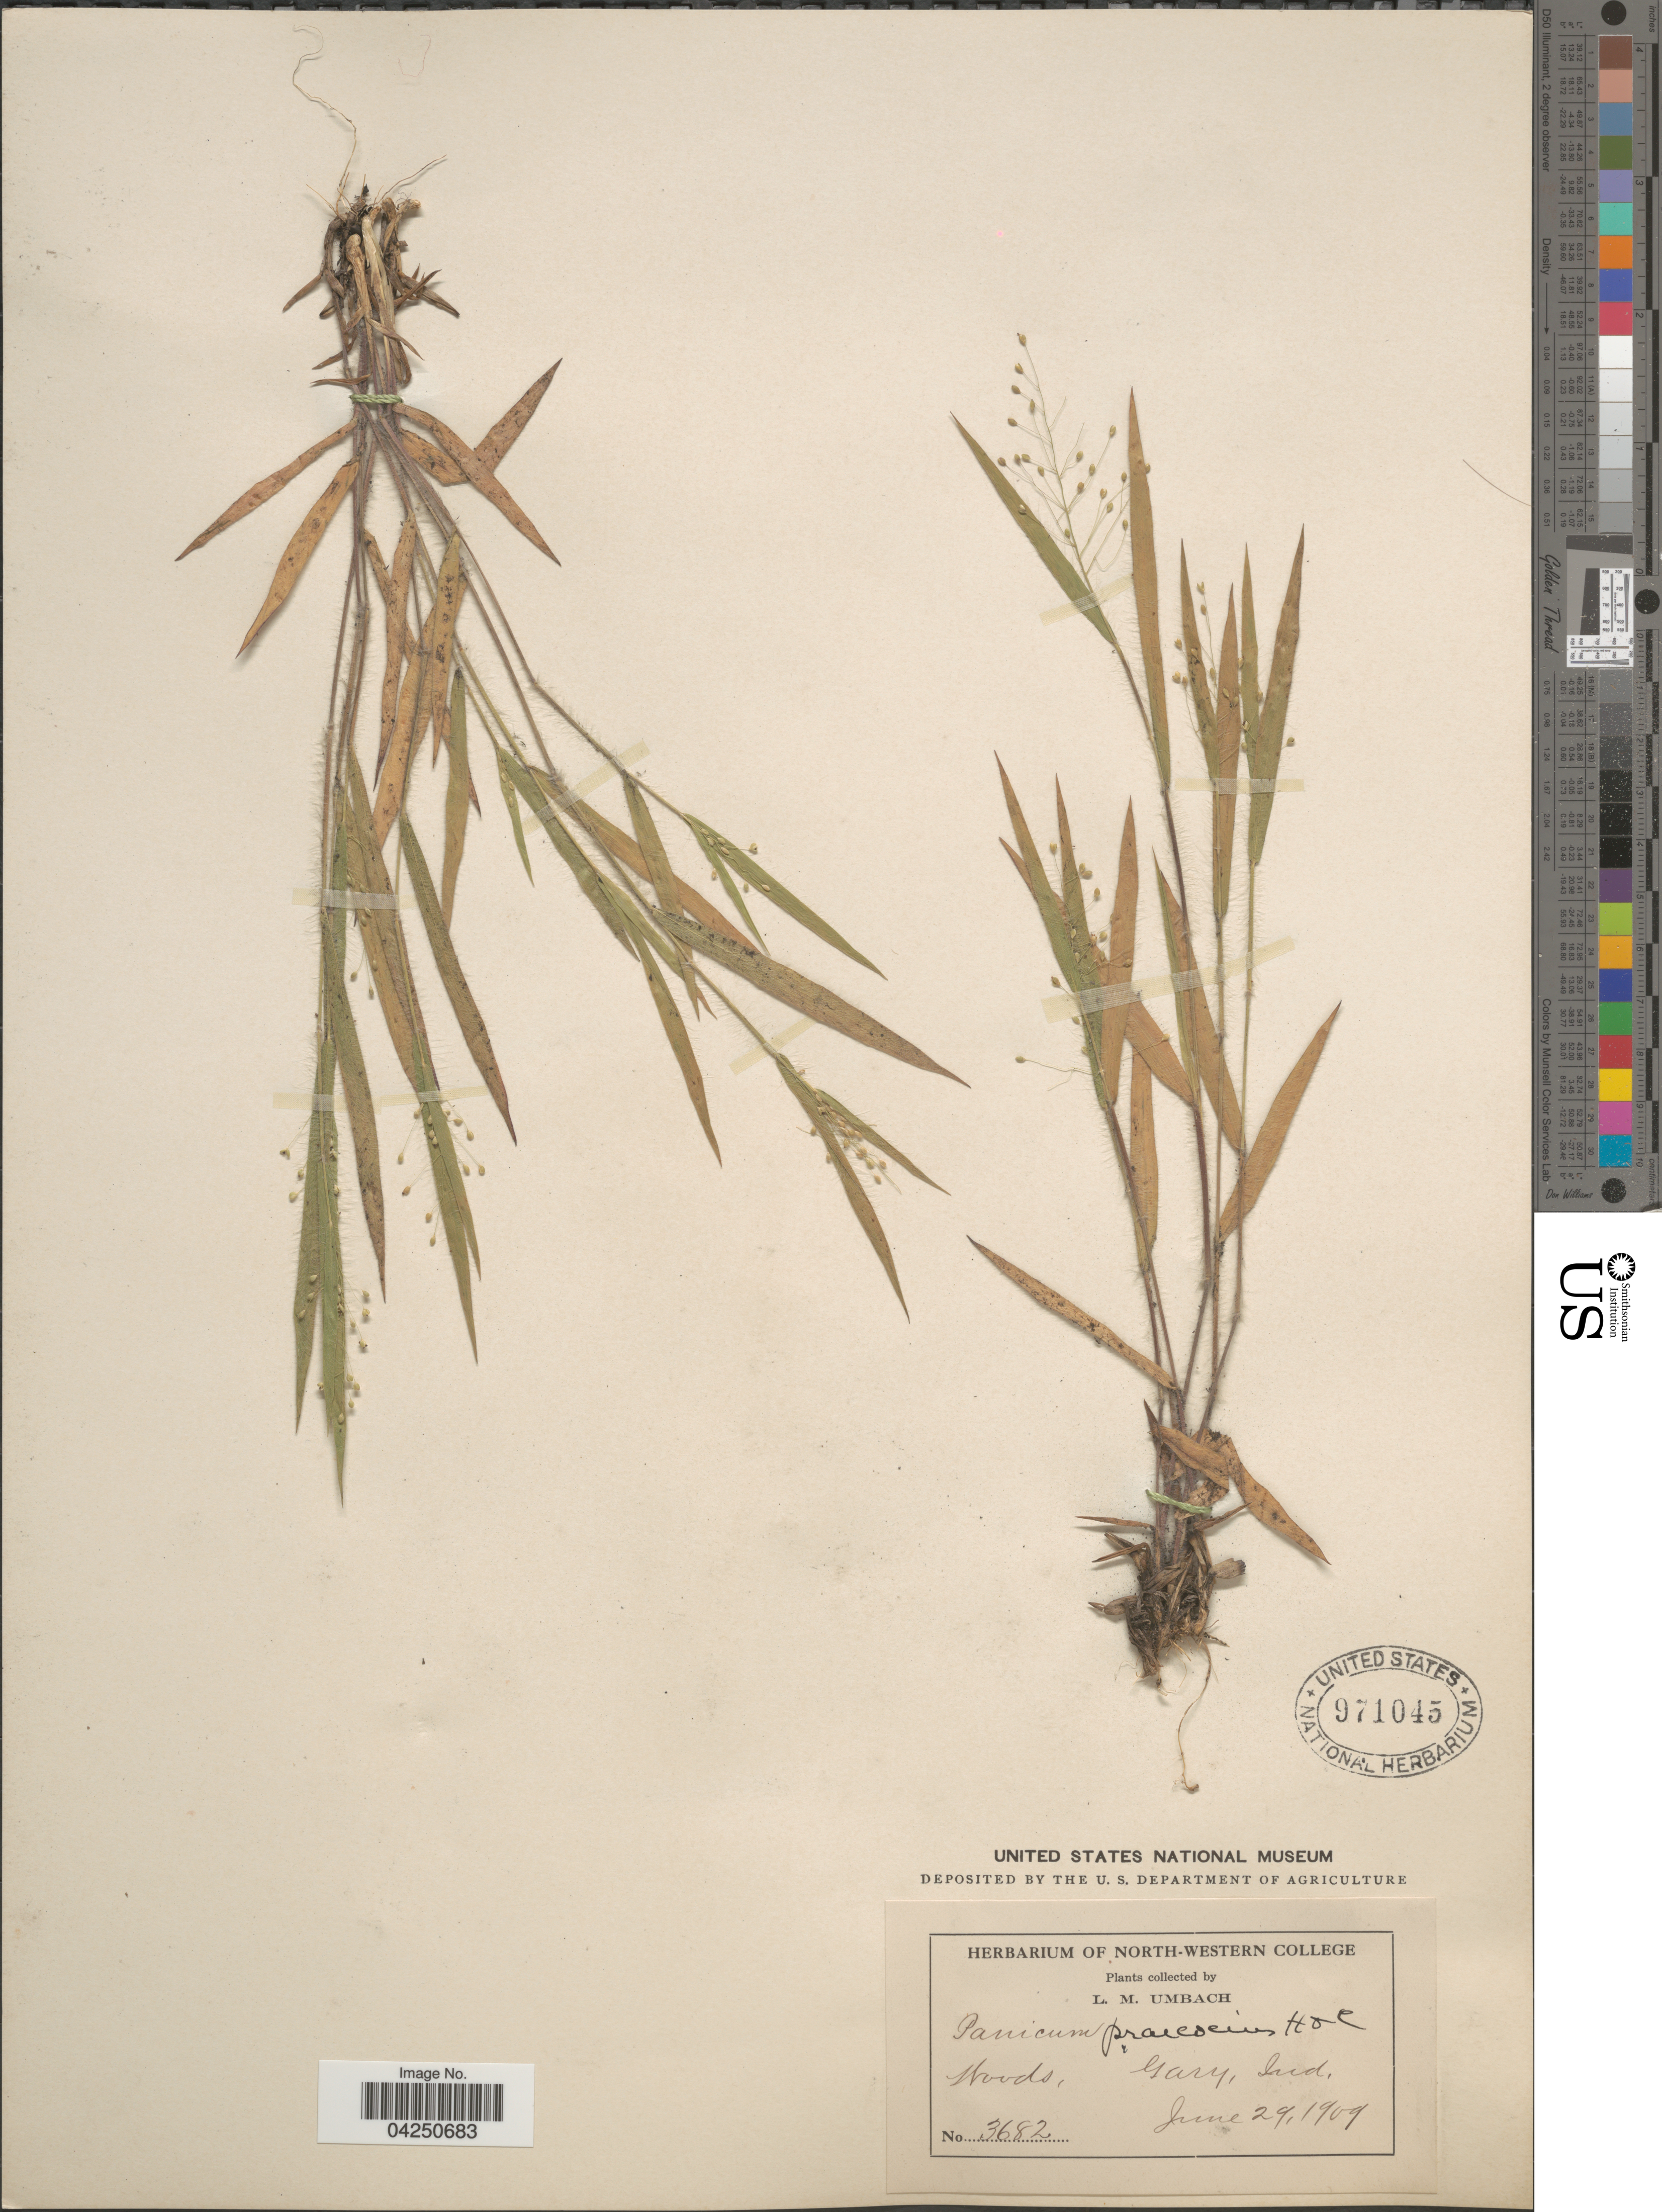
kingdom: Plantae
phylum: Tracheophyta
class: Liliopsida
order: Poales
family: Poaceae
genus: Dichanthelium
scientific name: Dichanthelium acuminatum var. acuminatum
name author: (Sw.) Gould & C.A. Clark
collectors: L. M. Umbach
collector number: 3682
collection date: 1909-06-29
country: United States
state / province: Indiana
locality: Woods, Gary.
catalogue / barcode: US 971045